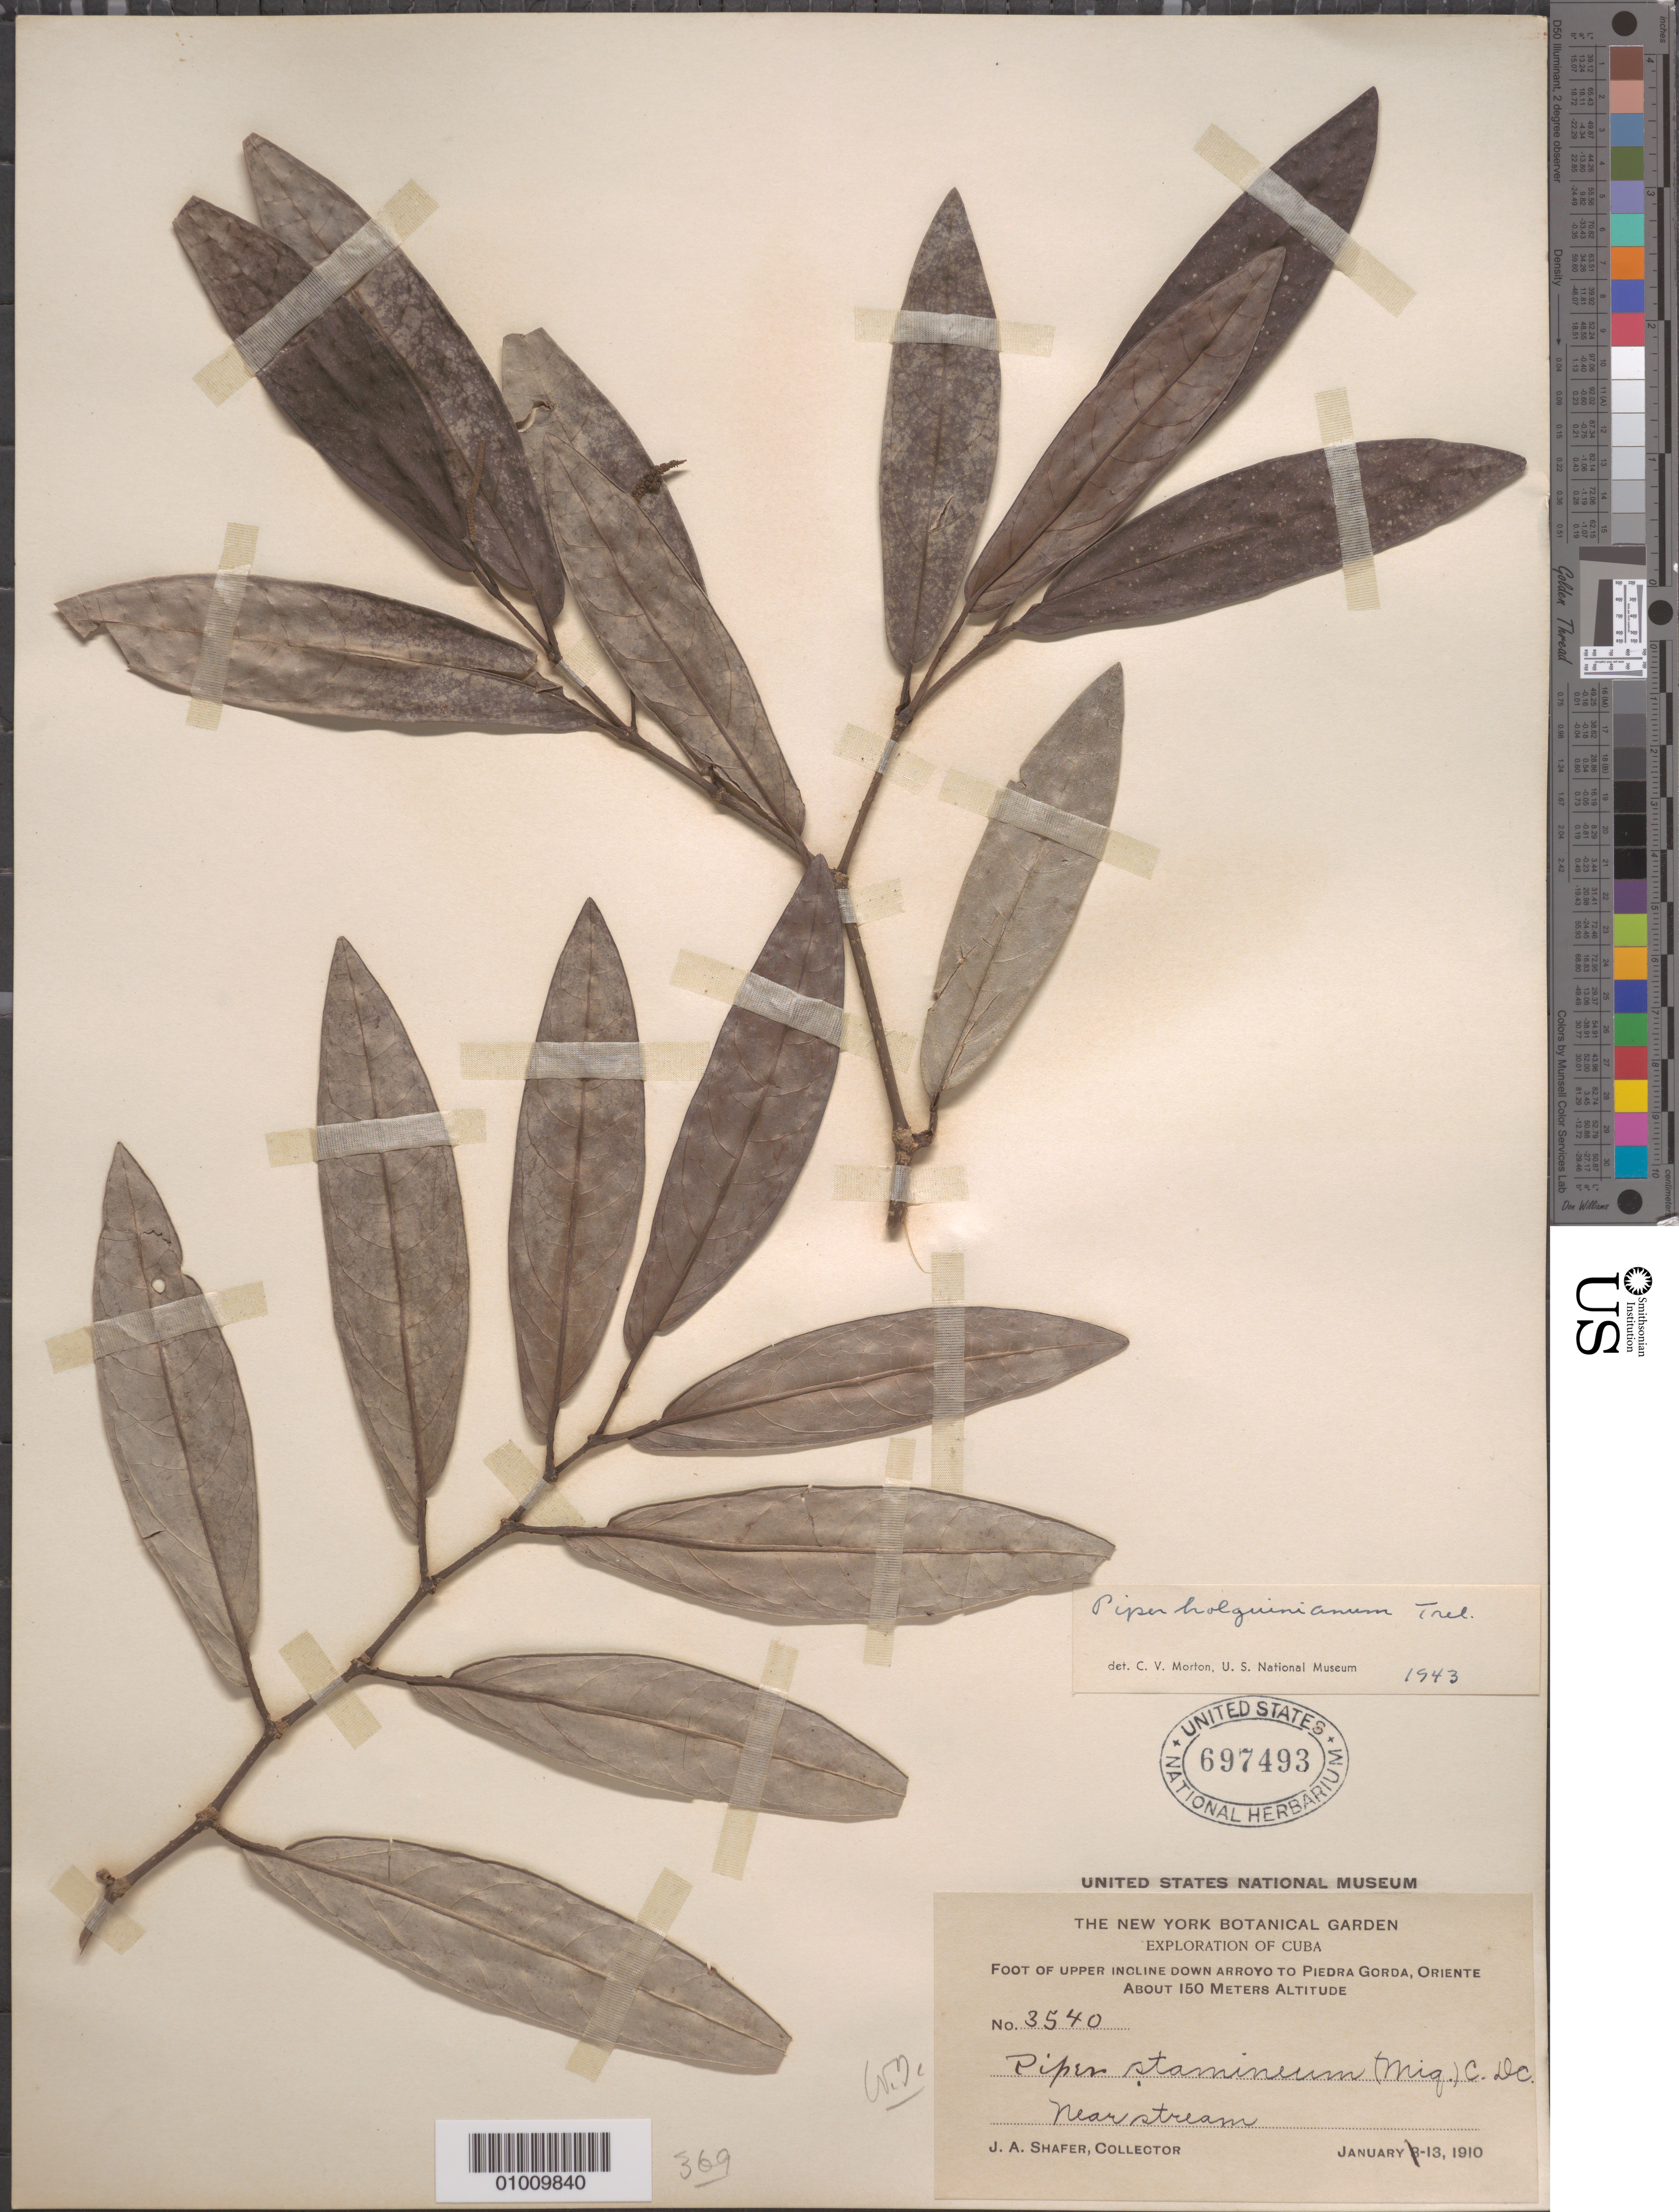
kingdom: Plantae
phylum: Tracheophyta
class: Magnoliopsida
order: Piperales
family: Piperaceae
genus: Piper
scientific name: Piper holguinianum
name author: Trel.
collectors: J. A. Shafer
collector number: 3540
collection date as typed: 01 Jan 1910 to 13 Jan 1910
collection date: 1910-01-01/1910-01-13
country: Cuba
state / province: Oriente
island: Cuba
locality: Near Stream, Foot of upper incline down Arroyo to Piedra Gorda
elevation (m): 150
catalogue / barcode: US 697493